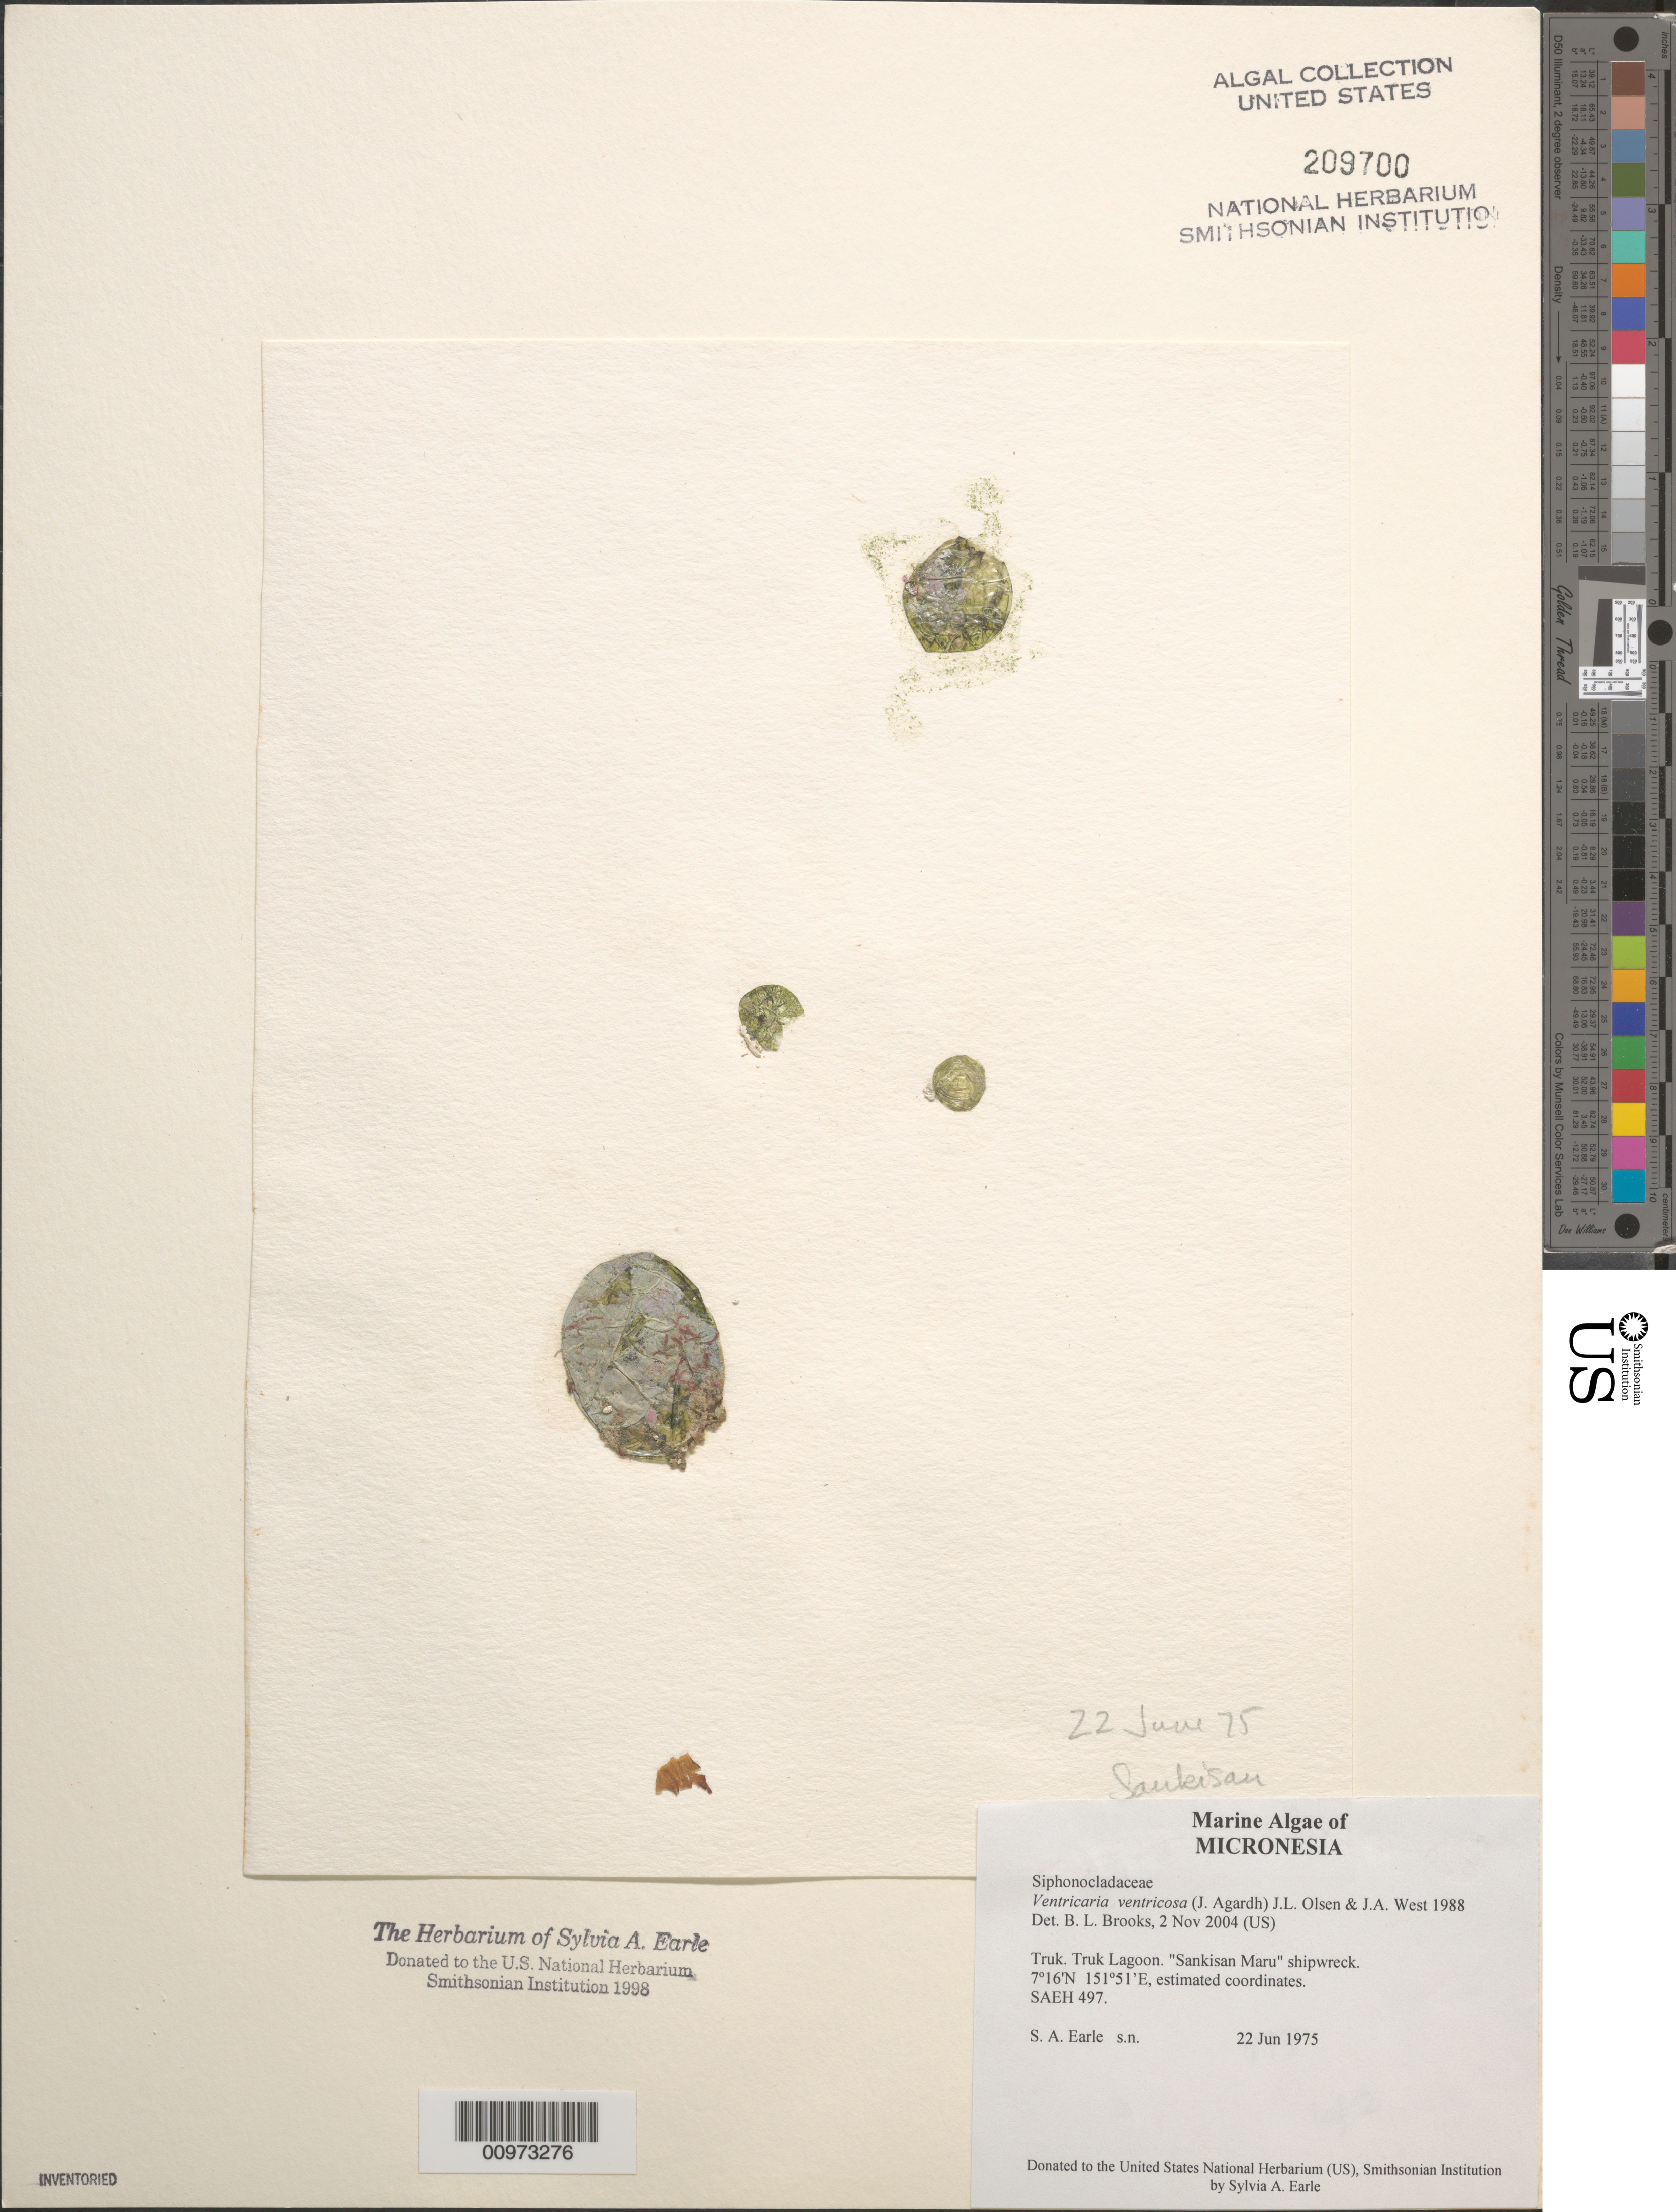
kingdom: Plantae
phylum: Chlorophyta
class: Ulvophyceae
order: Siphonocladales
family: Valoniaceae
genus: Valonia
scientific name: Valonia ventricosa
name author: J. Agardh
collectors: S. A. Earle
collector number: SAEH 497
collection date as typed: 22 Jun 1975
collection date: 1975-06-22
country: Micronesia, Federated States of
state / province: Truk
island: Truk (Chuuk) Is.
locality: Chuuk Lagoon (Truk Lagoon), Sankisan Maru shipwreck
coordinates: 7 16'N, 151 51'E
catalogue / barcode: US 209700